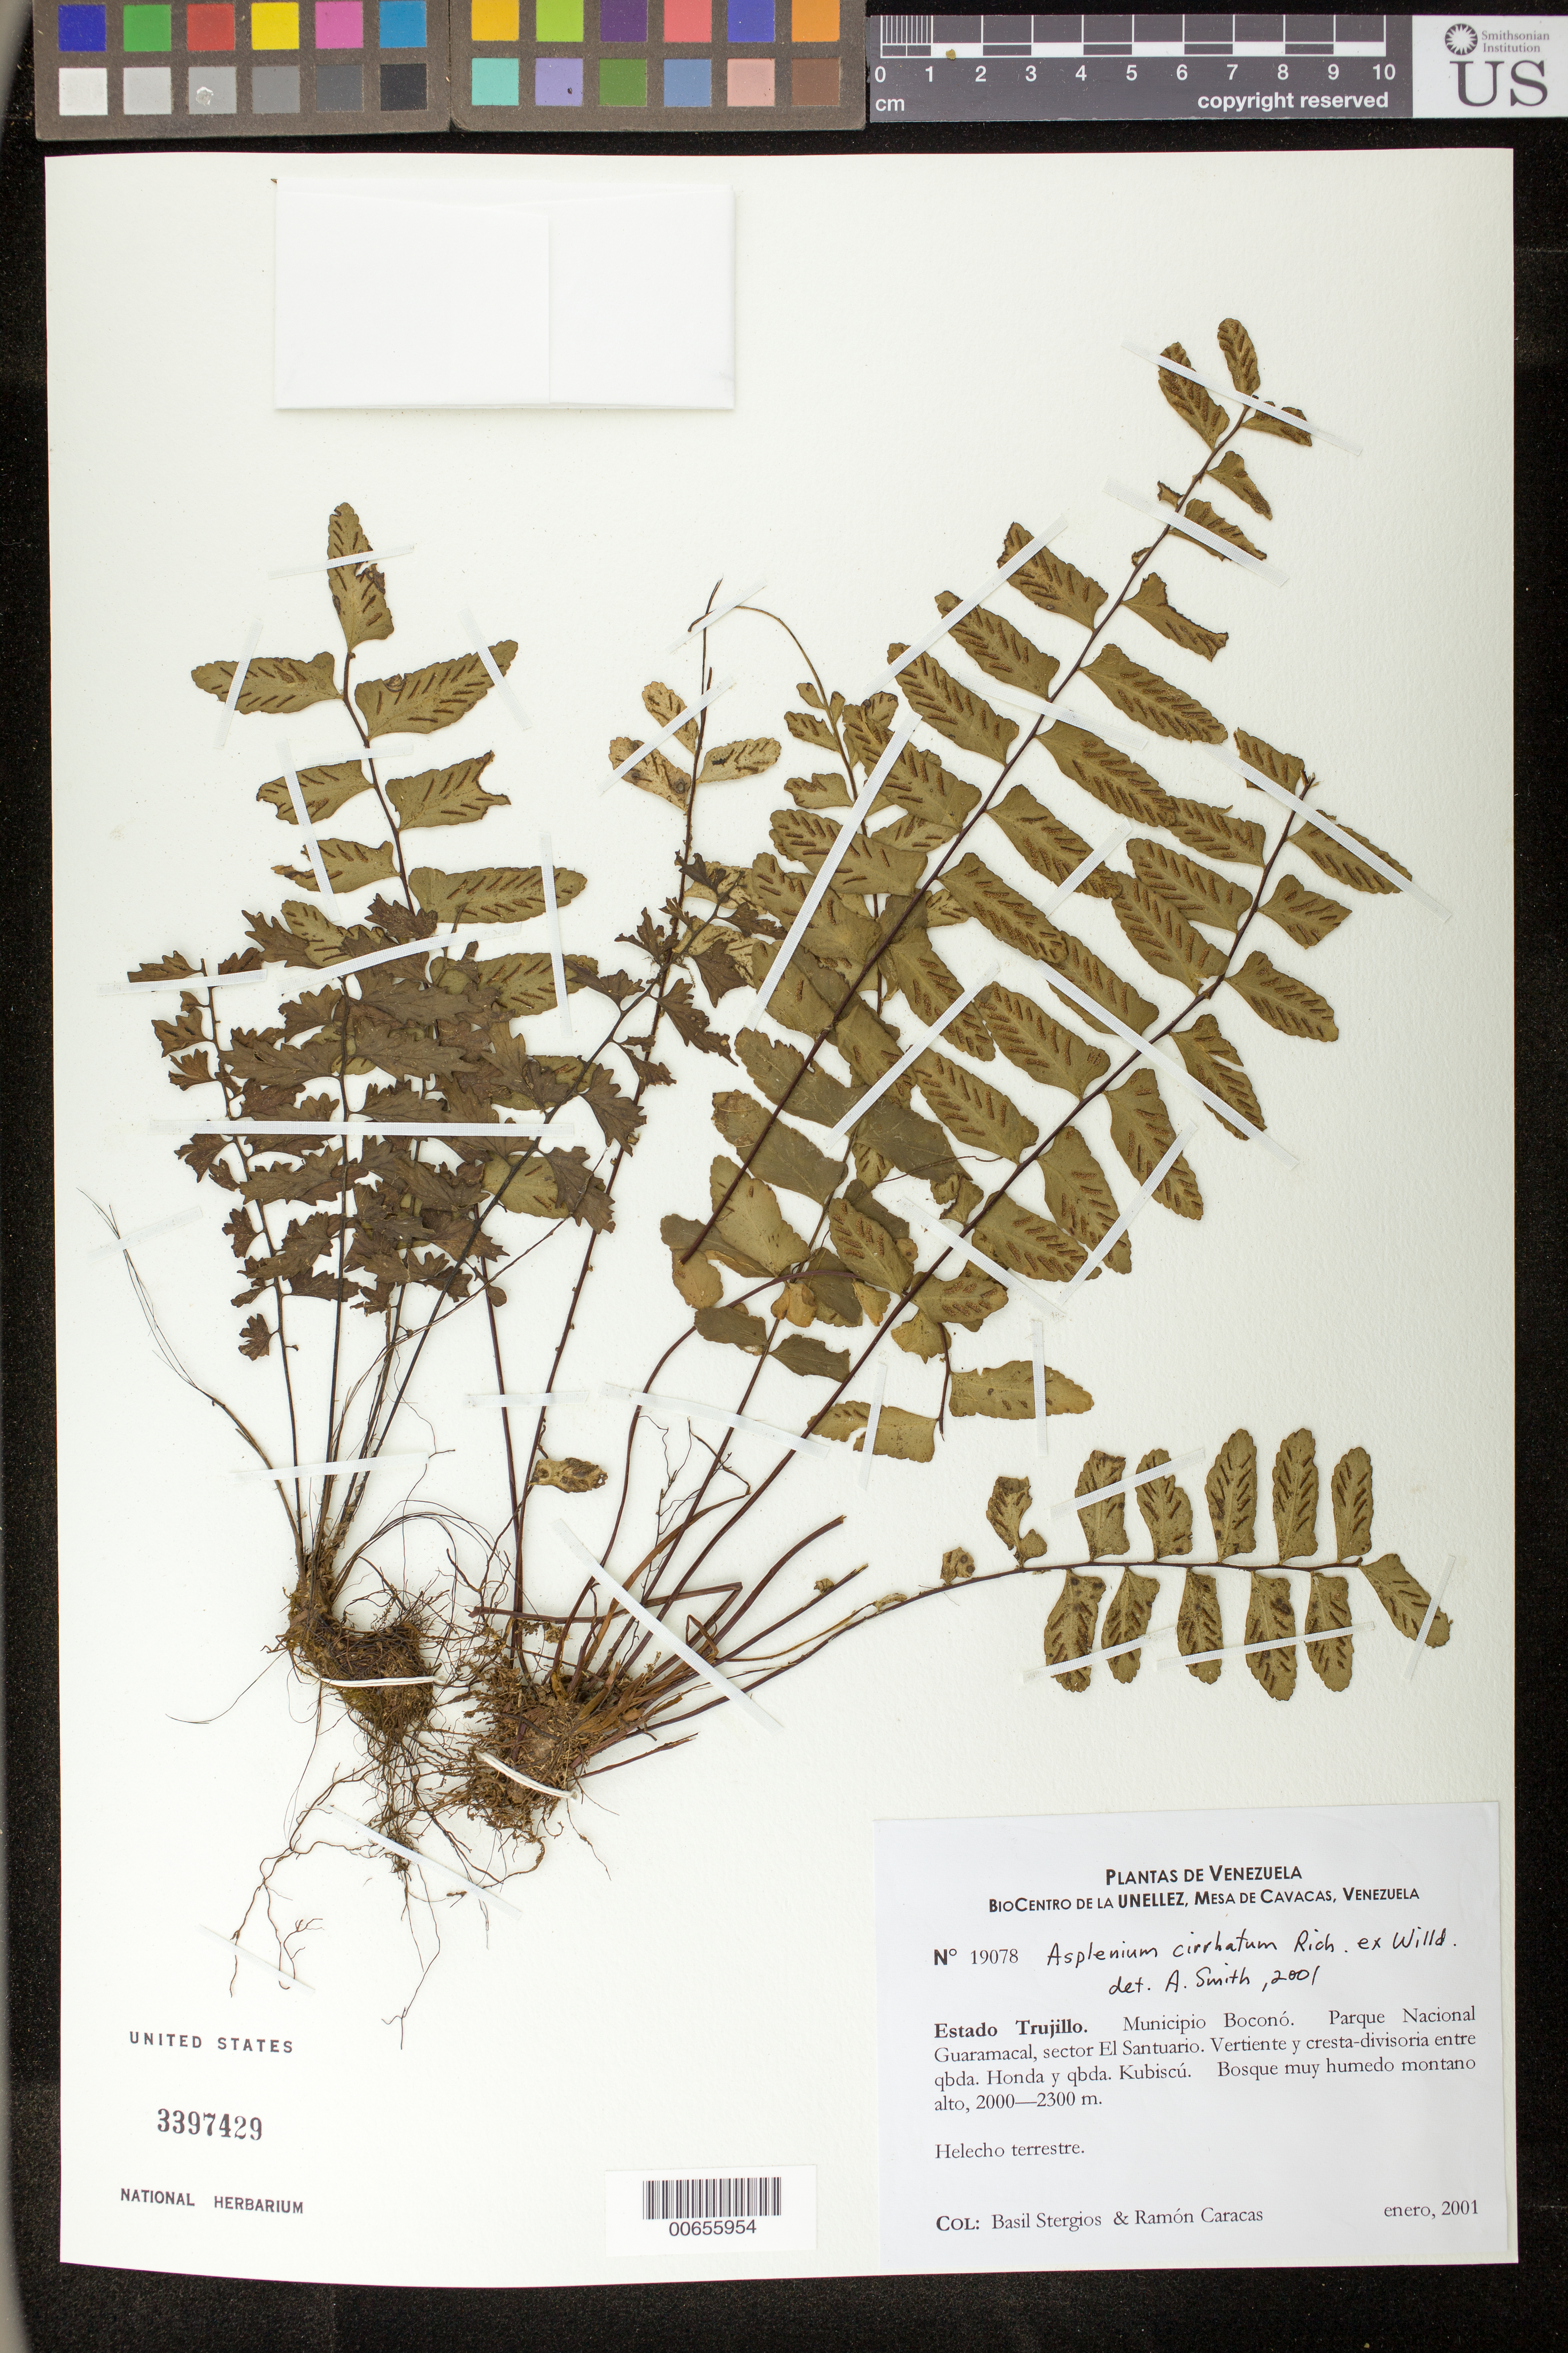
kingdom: Plantae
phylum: Tracheophyta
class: Polypodiopsida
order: Polypodiales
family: Aspleniaceae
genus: Asplenium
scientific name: Asplenium cirrhatum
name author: Rich. ex Willd.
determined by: Smith, Alan R., (UC)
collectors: B. G. Stergios & R. Caracas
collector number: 19078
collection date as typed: Jan 2001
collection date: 2001-01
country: Venezuela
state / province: Trujillo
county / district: Boconó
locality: Parque Nacional Guaramacal, sector El Santuario, vertiente y cresta-divisoria entre Quebrada Honda y Quebrada Kubiscú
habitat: Bosque muy húmedo montano alto.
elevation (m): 2000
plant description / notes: NY, PORT, UC, US, VEN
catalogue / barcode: US 3397429